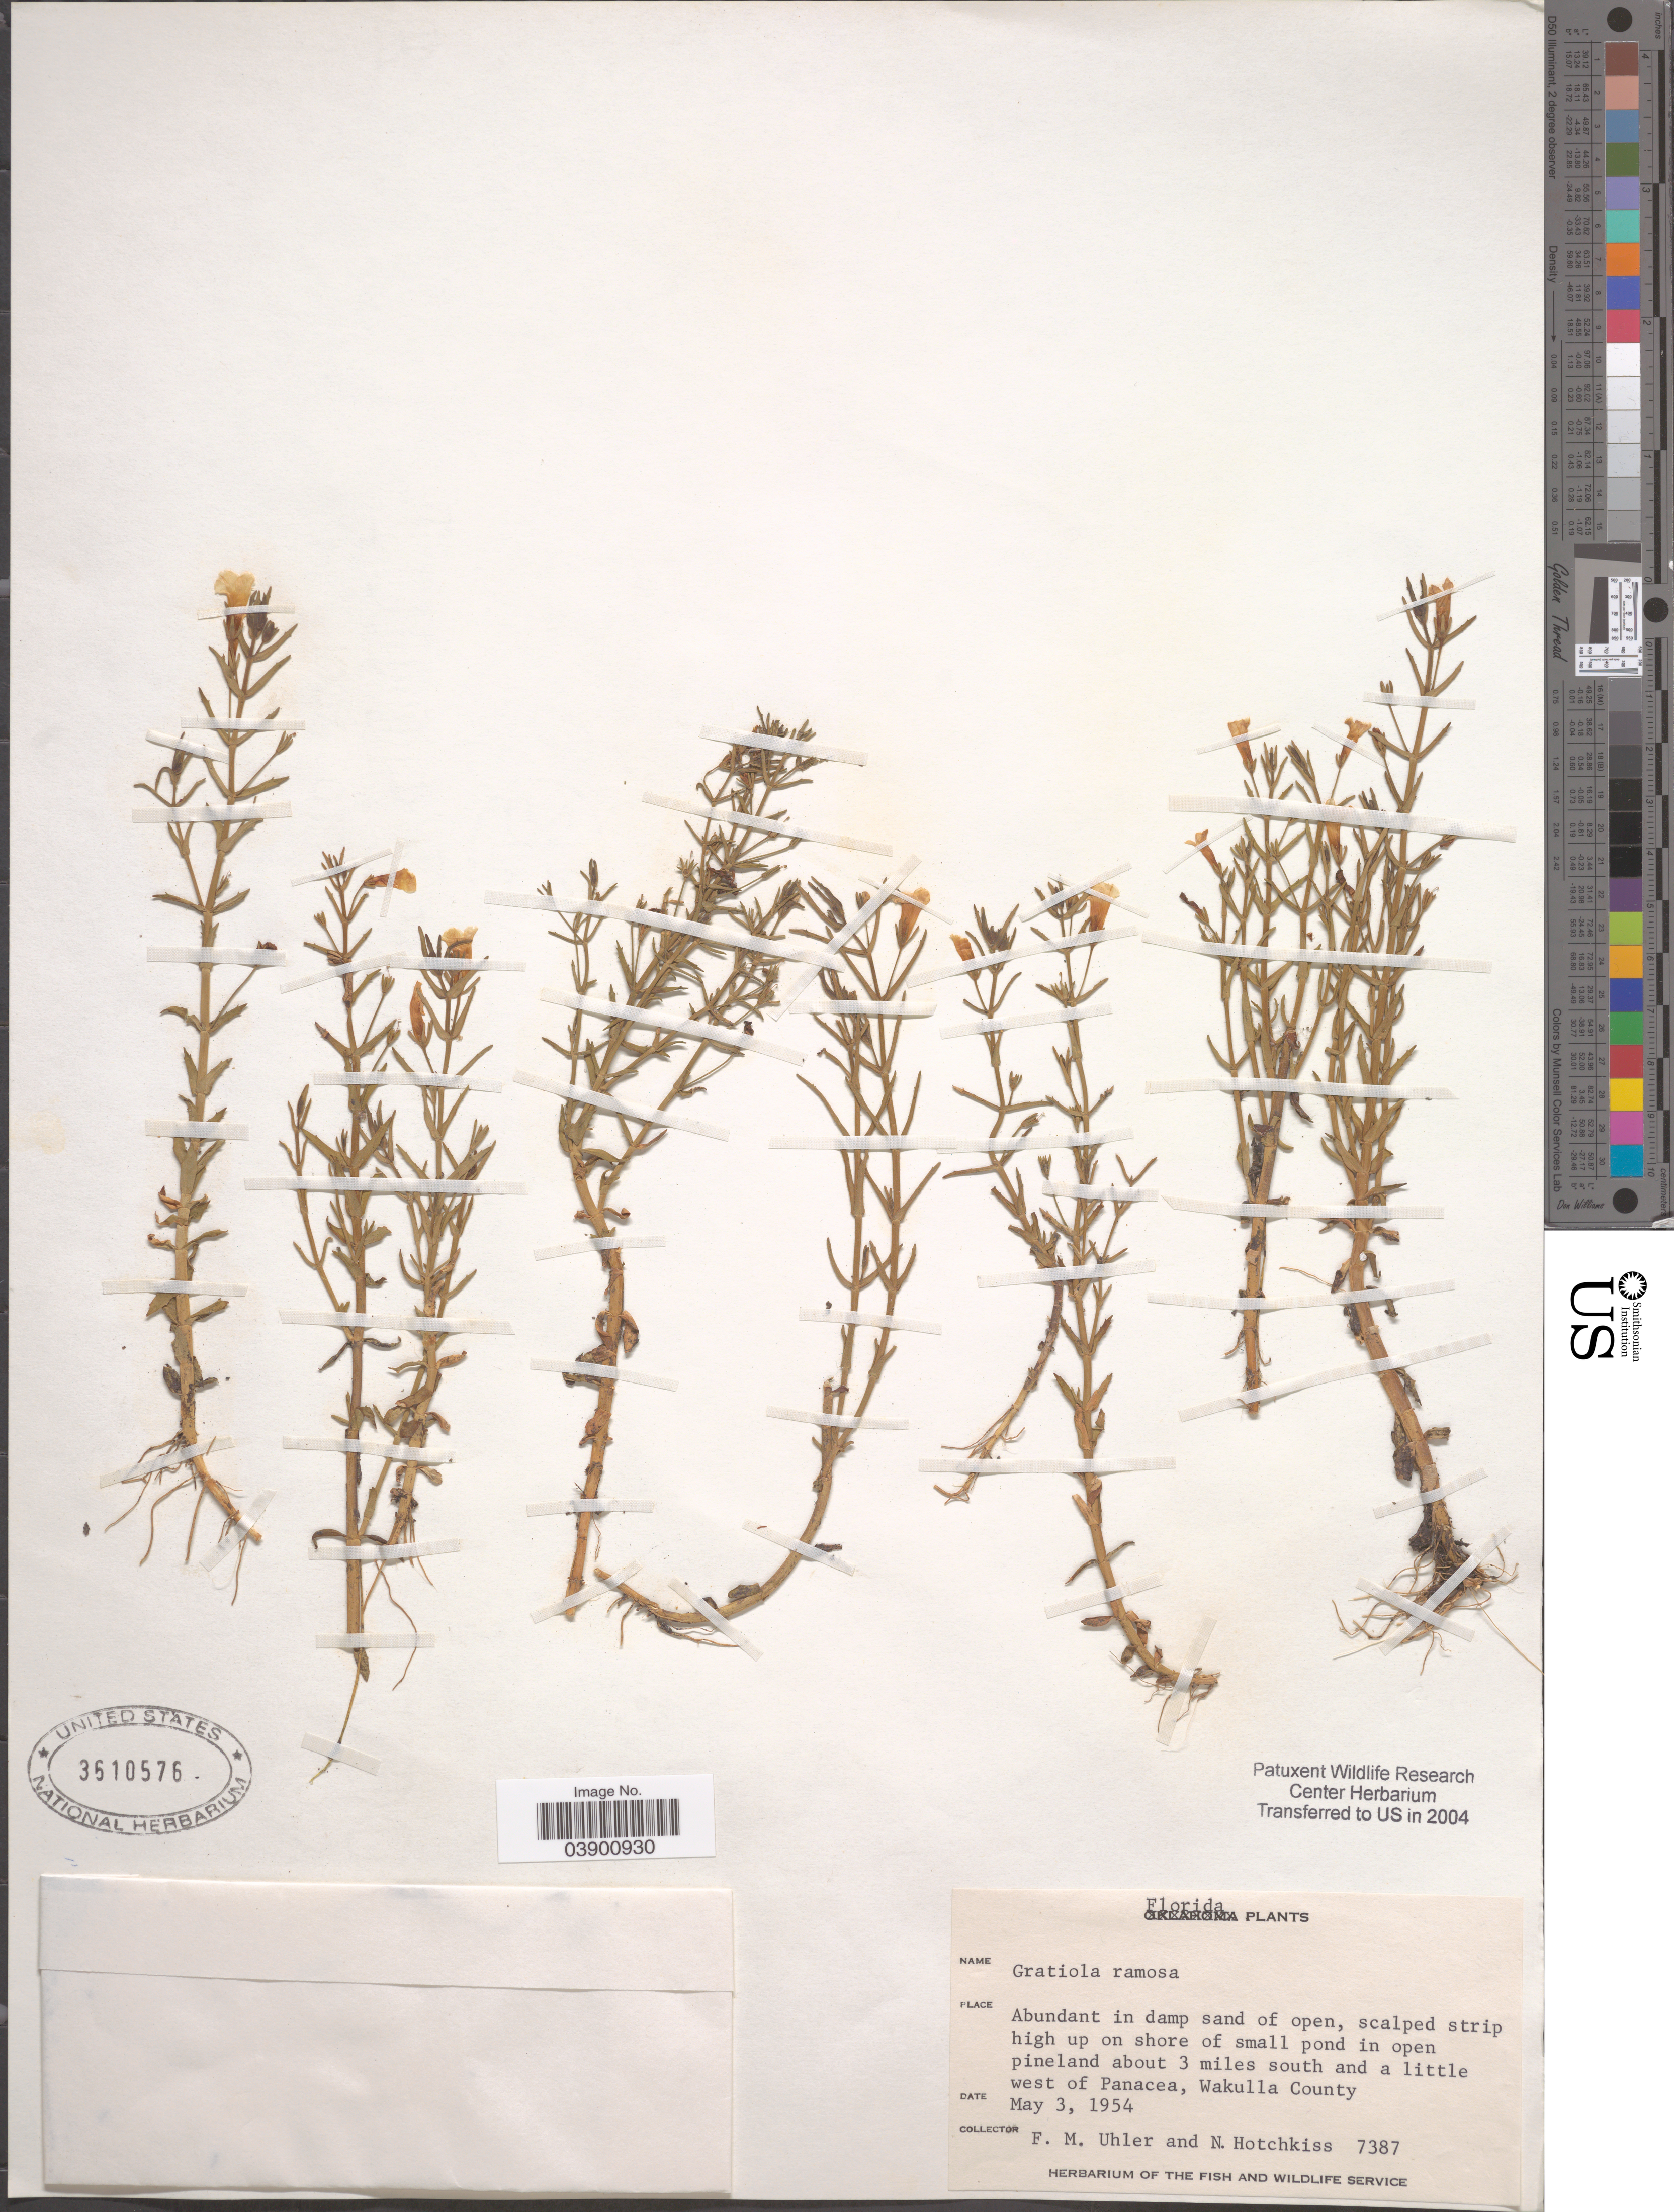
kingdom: Plantae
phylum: Tracheophyta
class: Magnoliopsida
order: Lamiales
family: Plantaginaceae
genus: Gratiola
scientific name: Gratiola ramosa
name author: Walter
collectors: F. M. Uhler & N. Hotchkiss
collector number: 7387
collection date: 1954-05-03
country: United States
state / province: Florida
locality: Scalped strip high up on shore of small pond in open pineland about 3 miles south and a little west of Panacea, Wakulla County.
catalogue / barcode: US 3610576